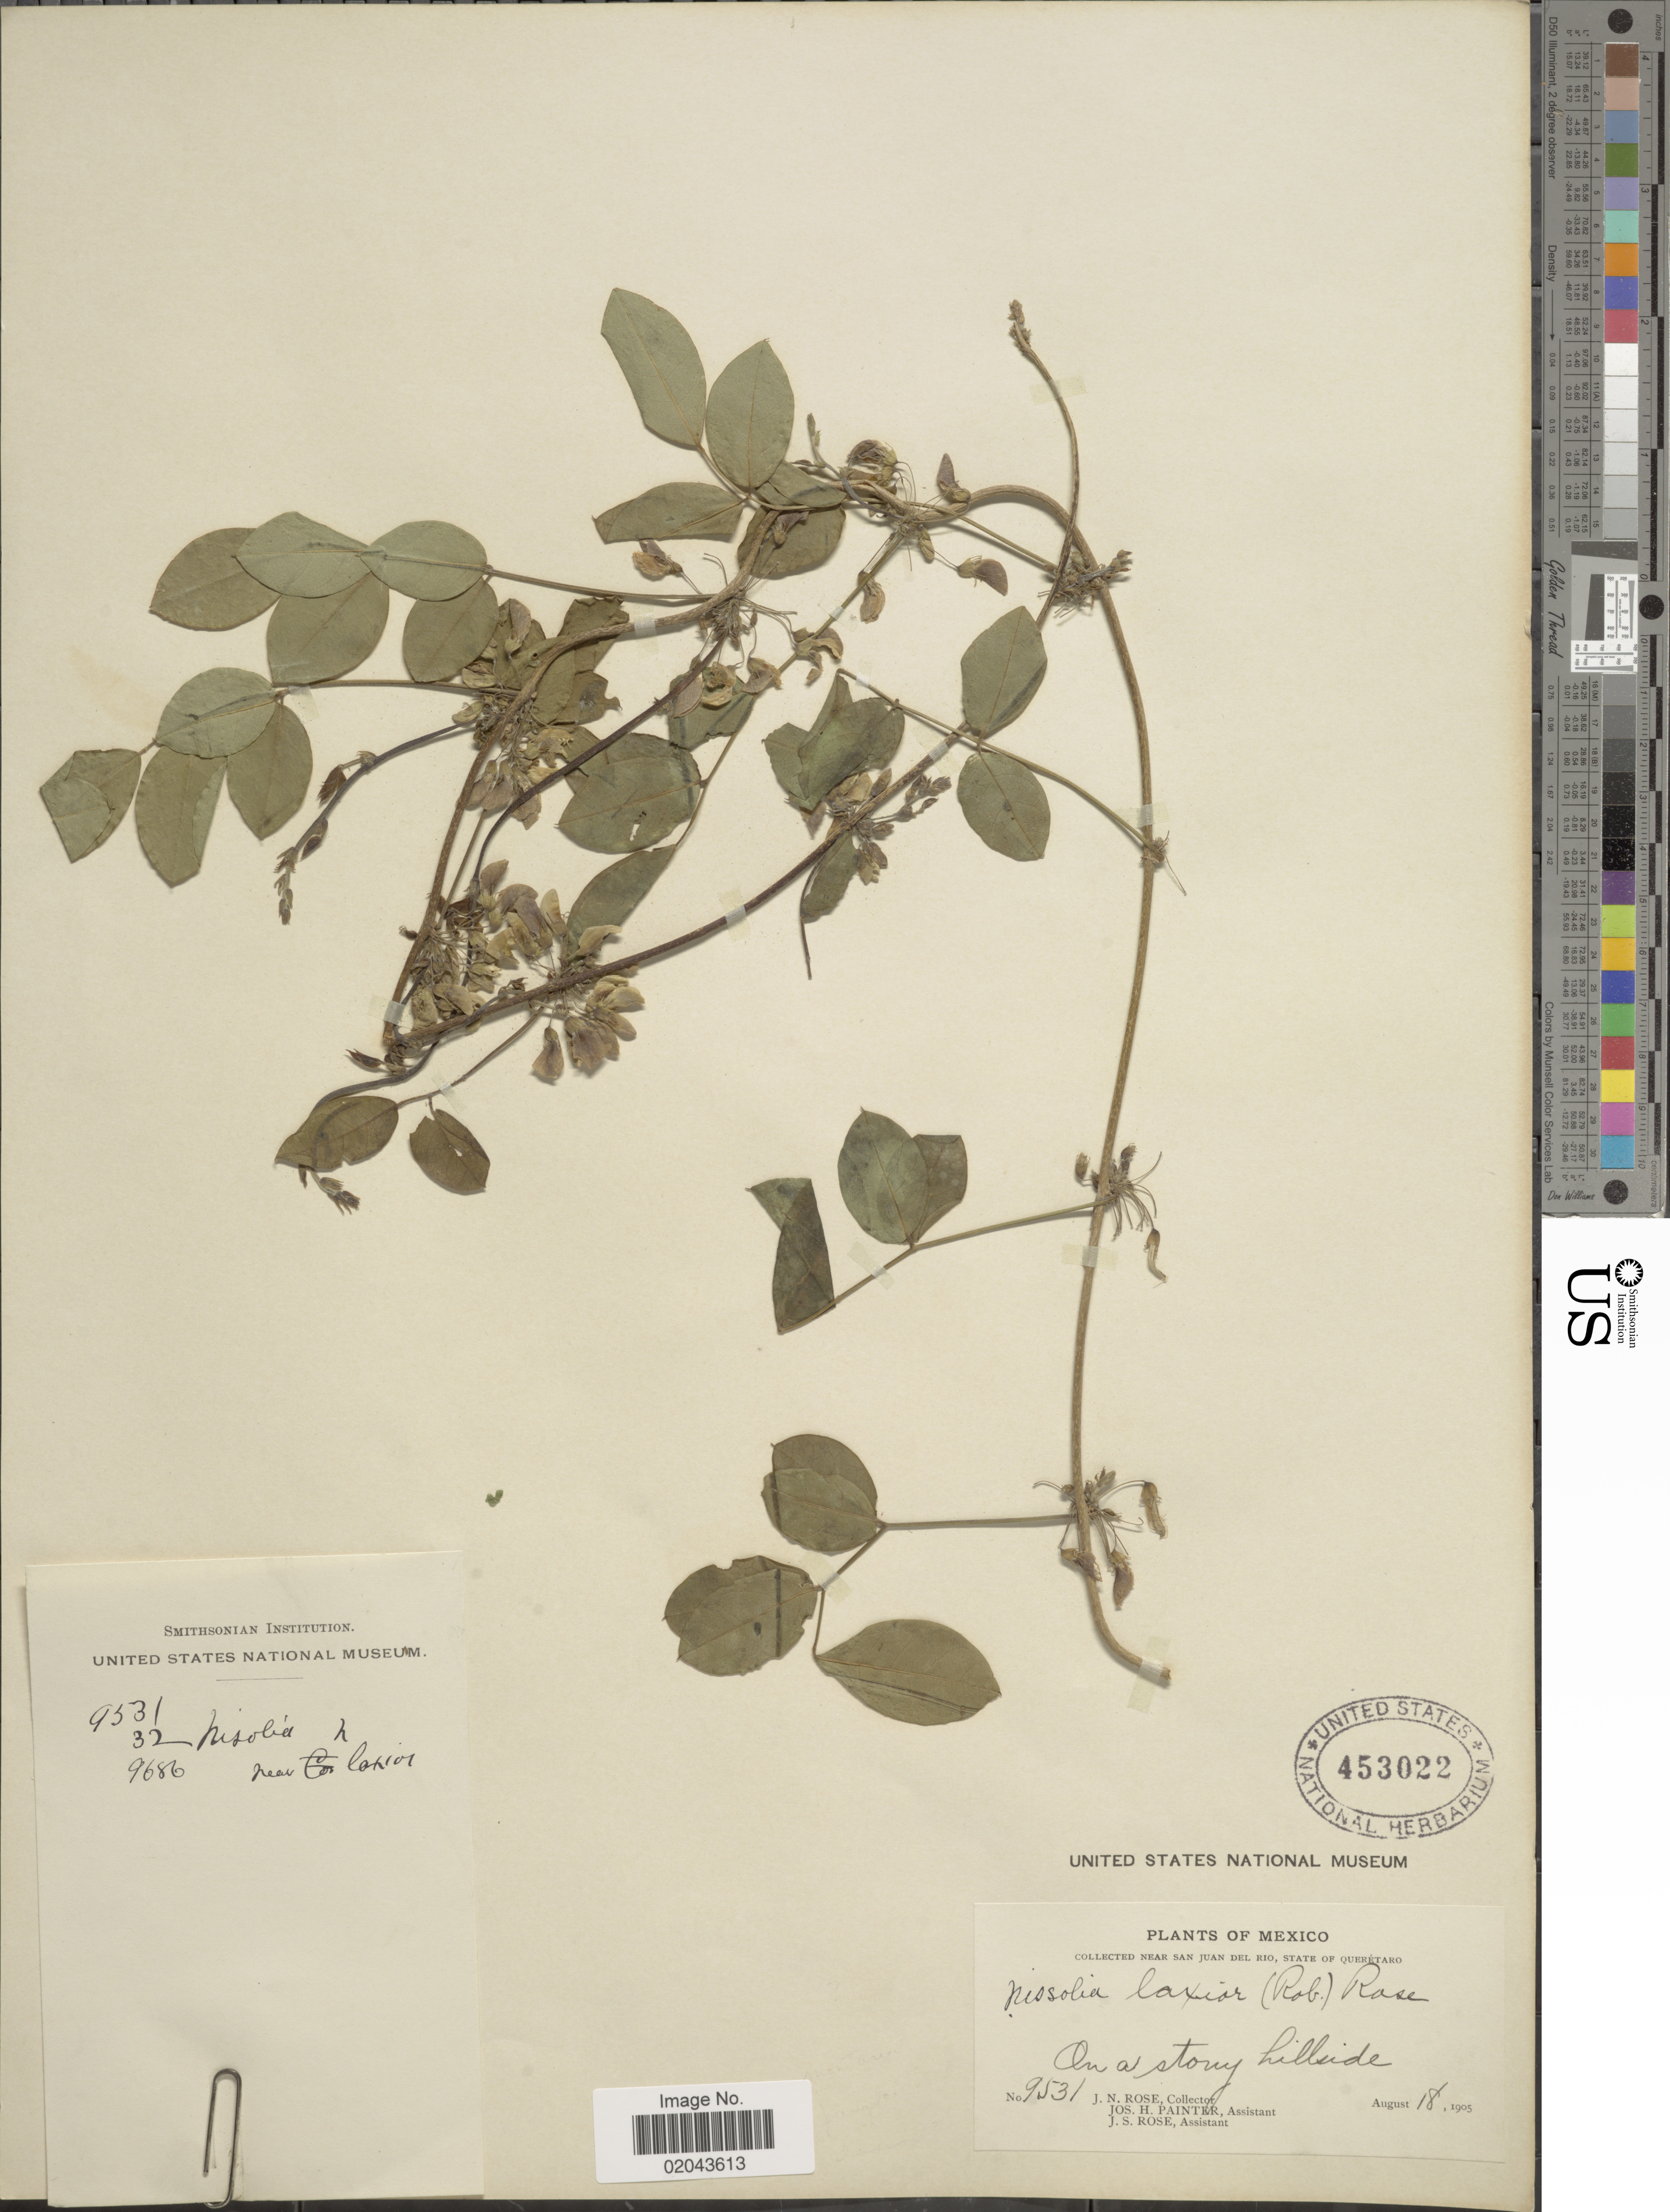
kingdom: Plantae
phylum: Tracheophyta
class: Magnoliopsida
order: Fabales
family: Fabaceae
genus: Nissolia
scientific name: Nissolia laxior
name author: (B.L. Rob.) Rose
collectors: J. N. Rose, J. H. Painter & J. S. Rose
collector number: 9531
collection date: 1905-08-18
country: Mexico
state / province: Querétaro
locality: Near San Juan del Rio, on a stony hillside.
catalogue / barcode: US 453022